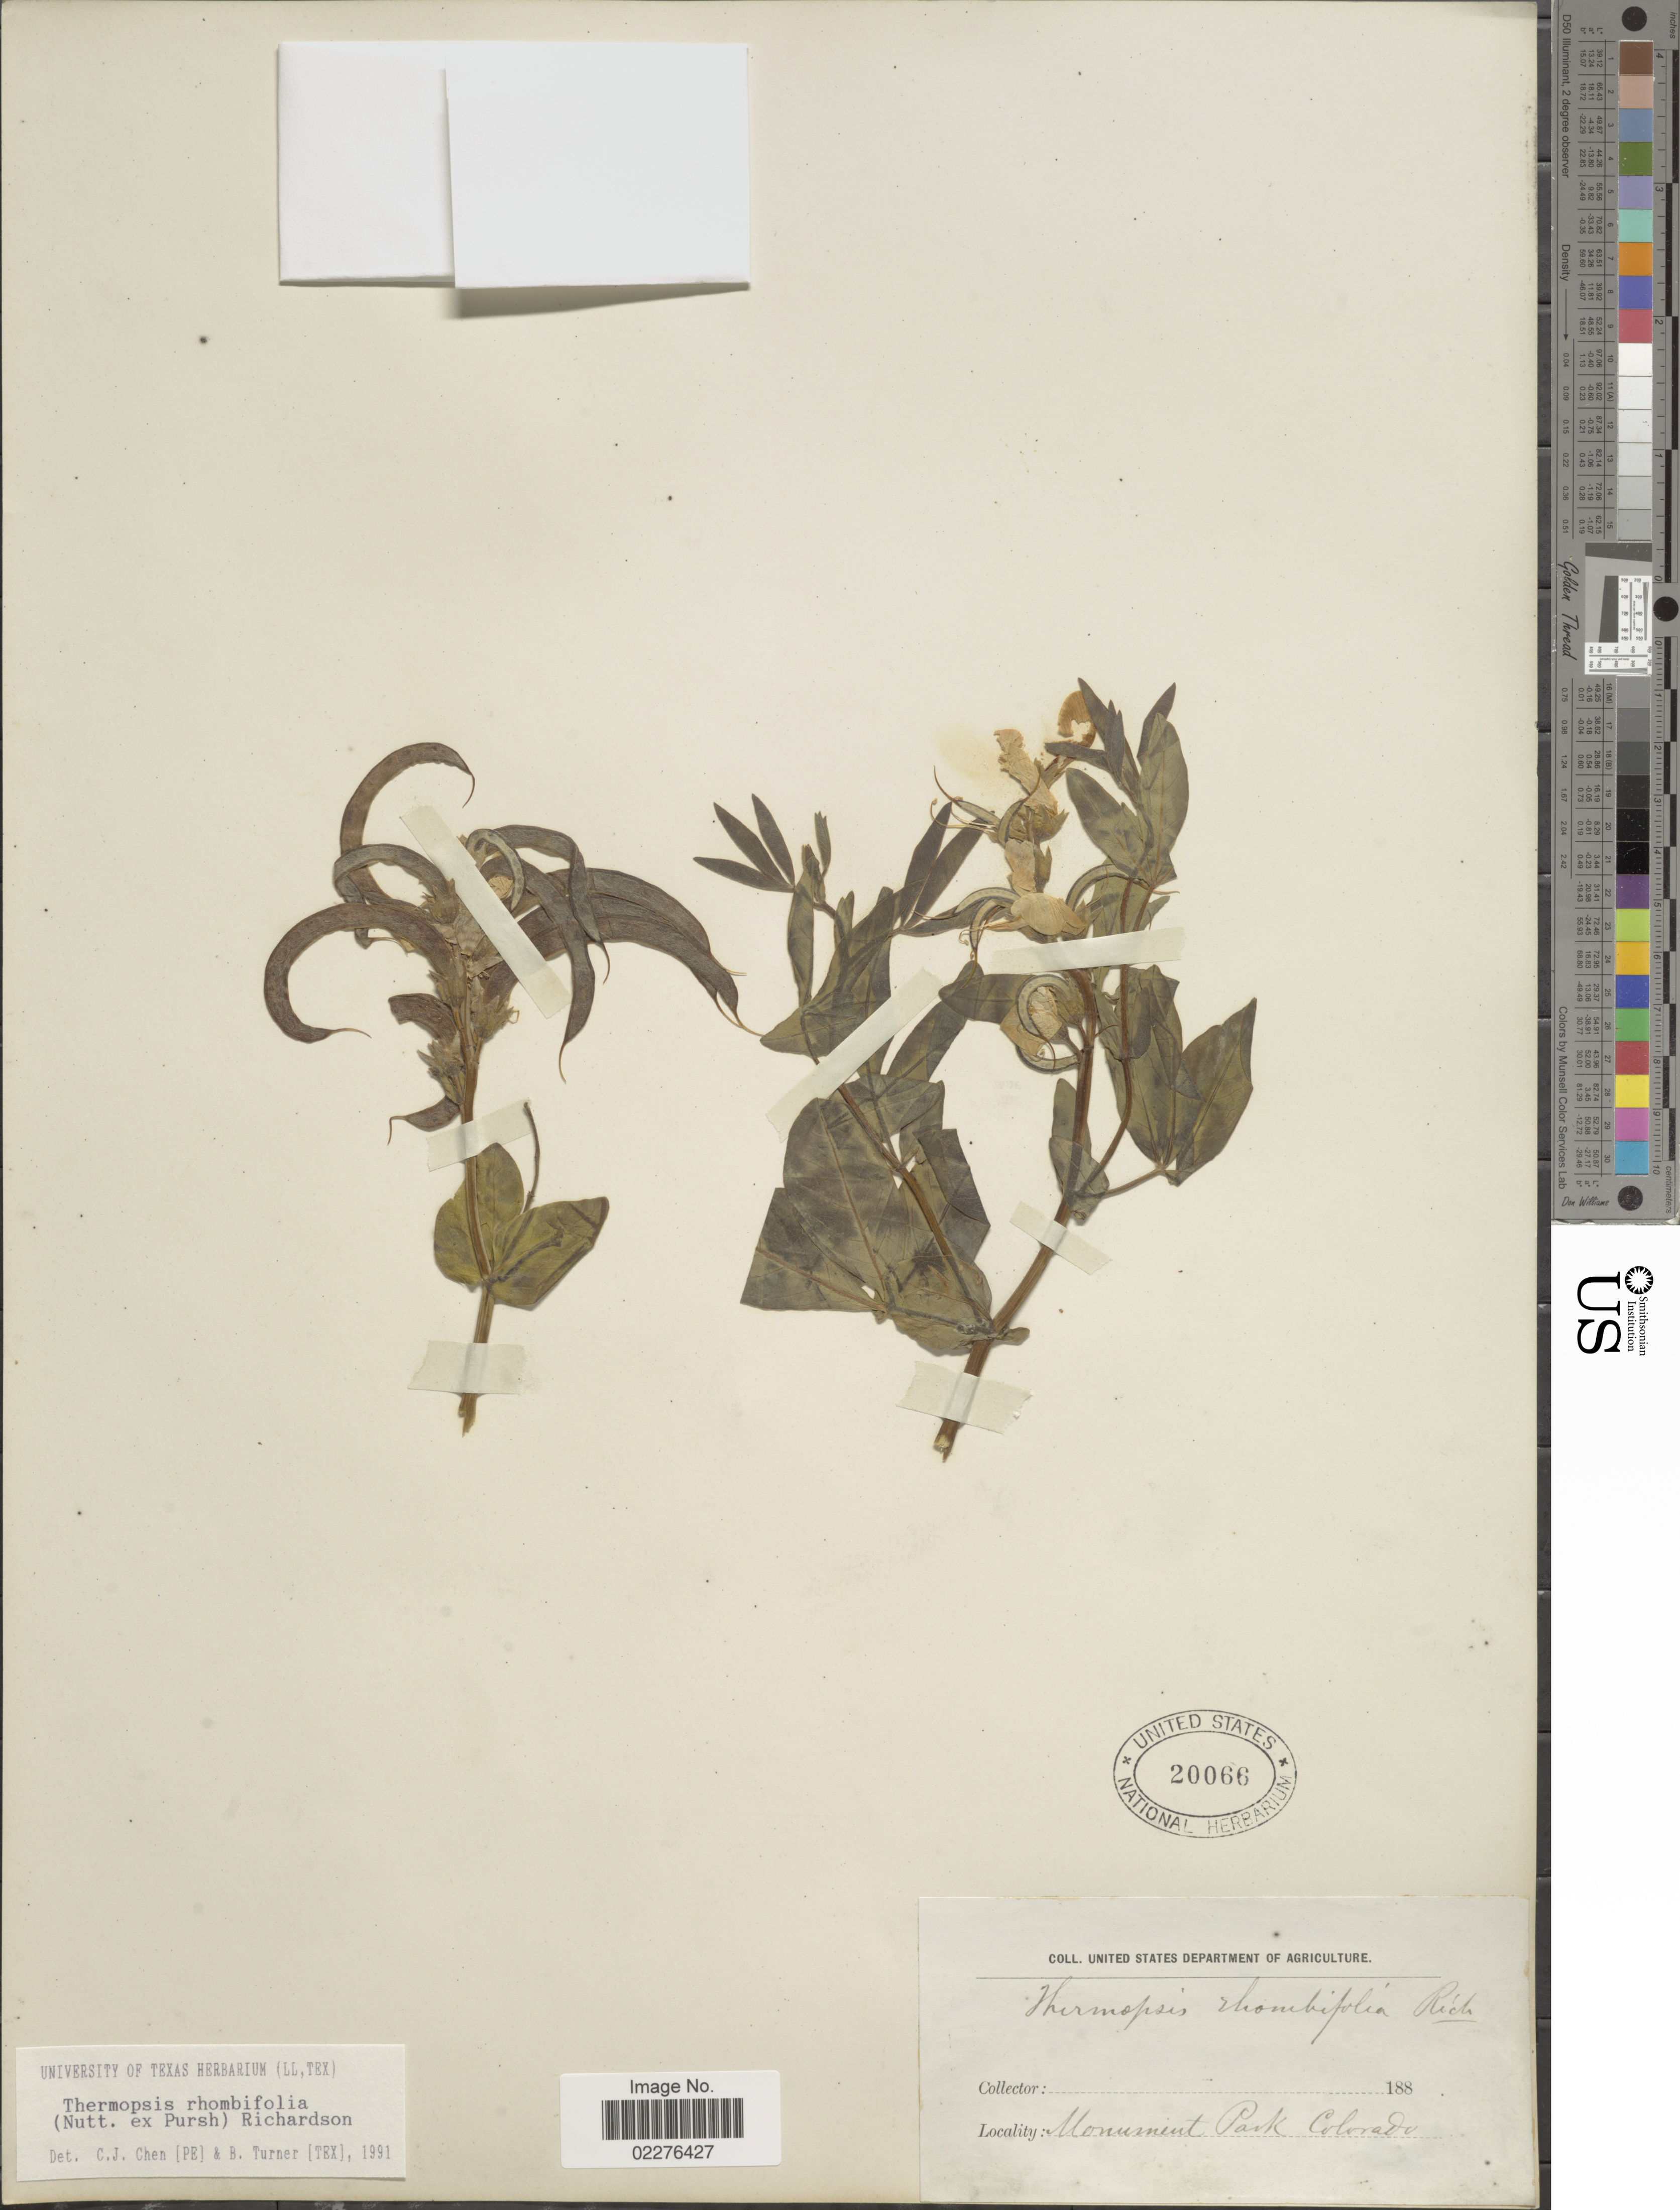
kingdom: Plantae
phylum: Tracheophyta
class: Magnoliopsida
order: Fabales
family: Fabaceae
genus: Thermopsis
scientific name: Thermopsis rhombifolia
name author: Richardson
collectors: United States Department of Agriculture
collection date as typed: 188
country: United States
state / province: Colorado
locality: Monument Park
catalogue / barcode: US 20066